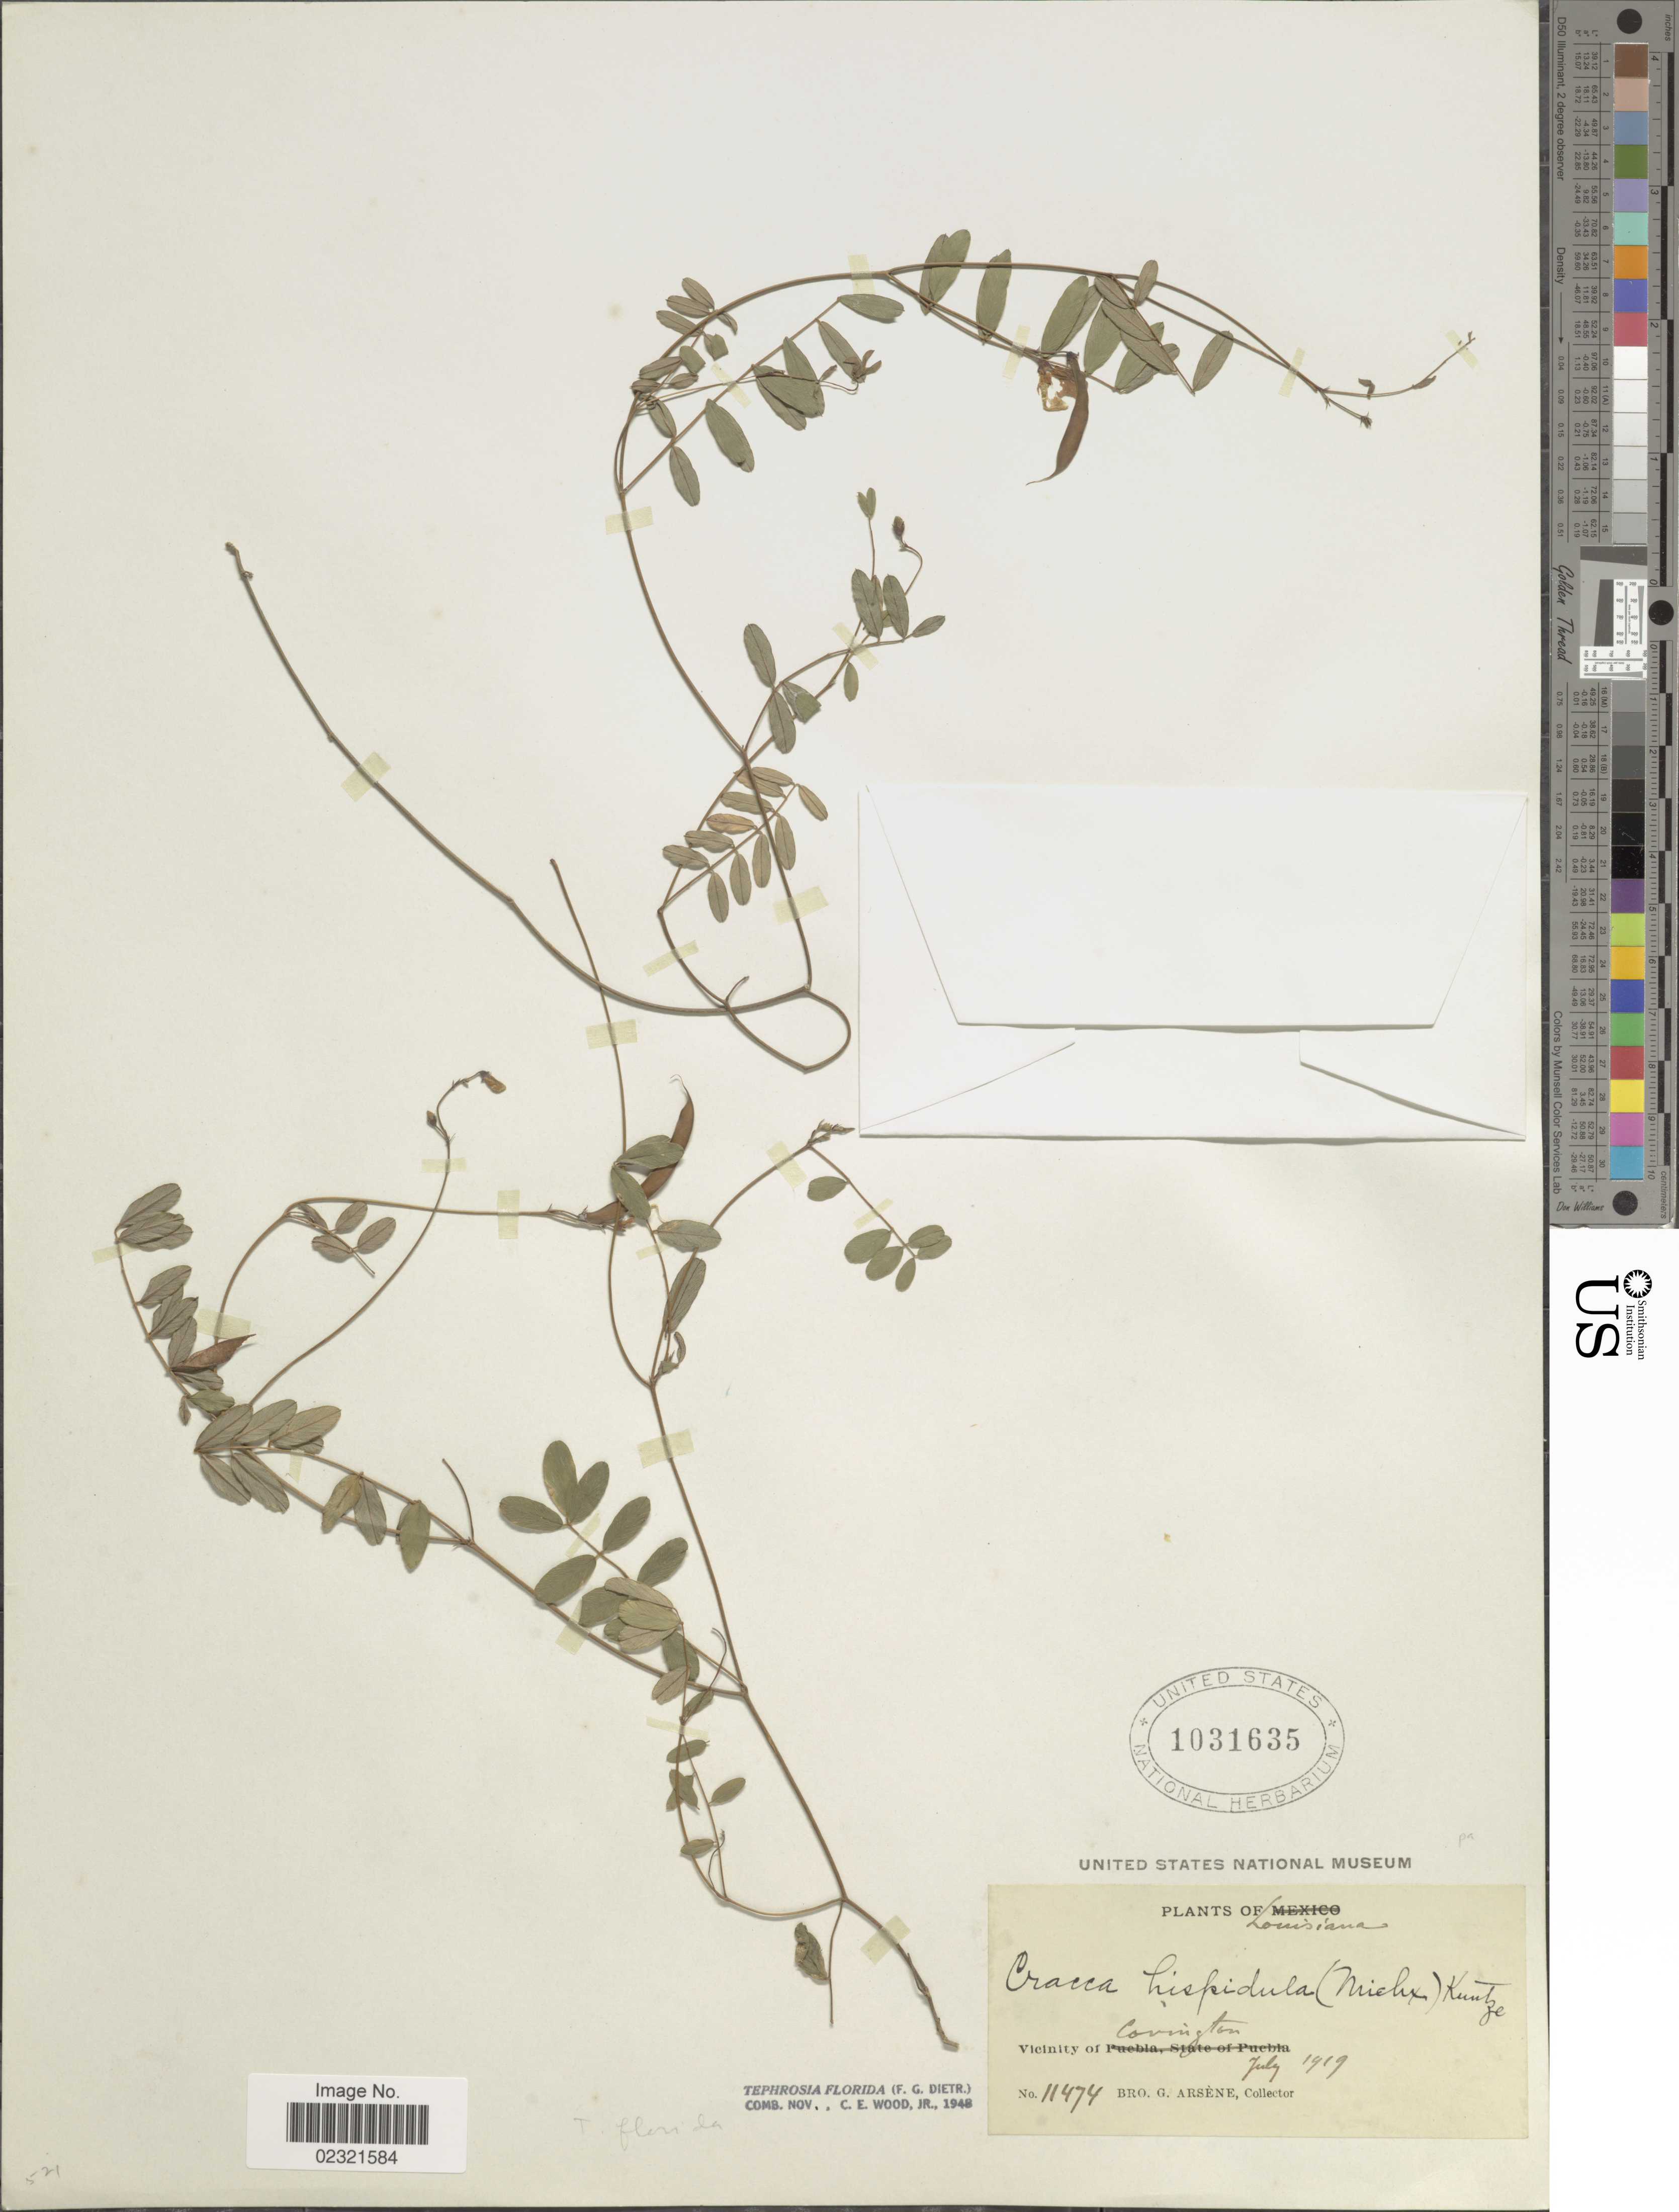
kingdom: Plantae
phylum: Tracheophyta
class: Magnoliopsida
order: Fabales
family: Fabaceae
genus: Tephrosia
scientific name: Tephrosia florida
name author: (Dietr.) C.E. Wood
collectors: Bro. G. Arsène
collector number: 11474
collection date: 1919-07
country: United States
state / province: Louisiana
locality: Vicinity of Covington.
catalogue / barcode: US 1031635